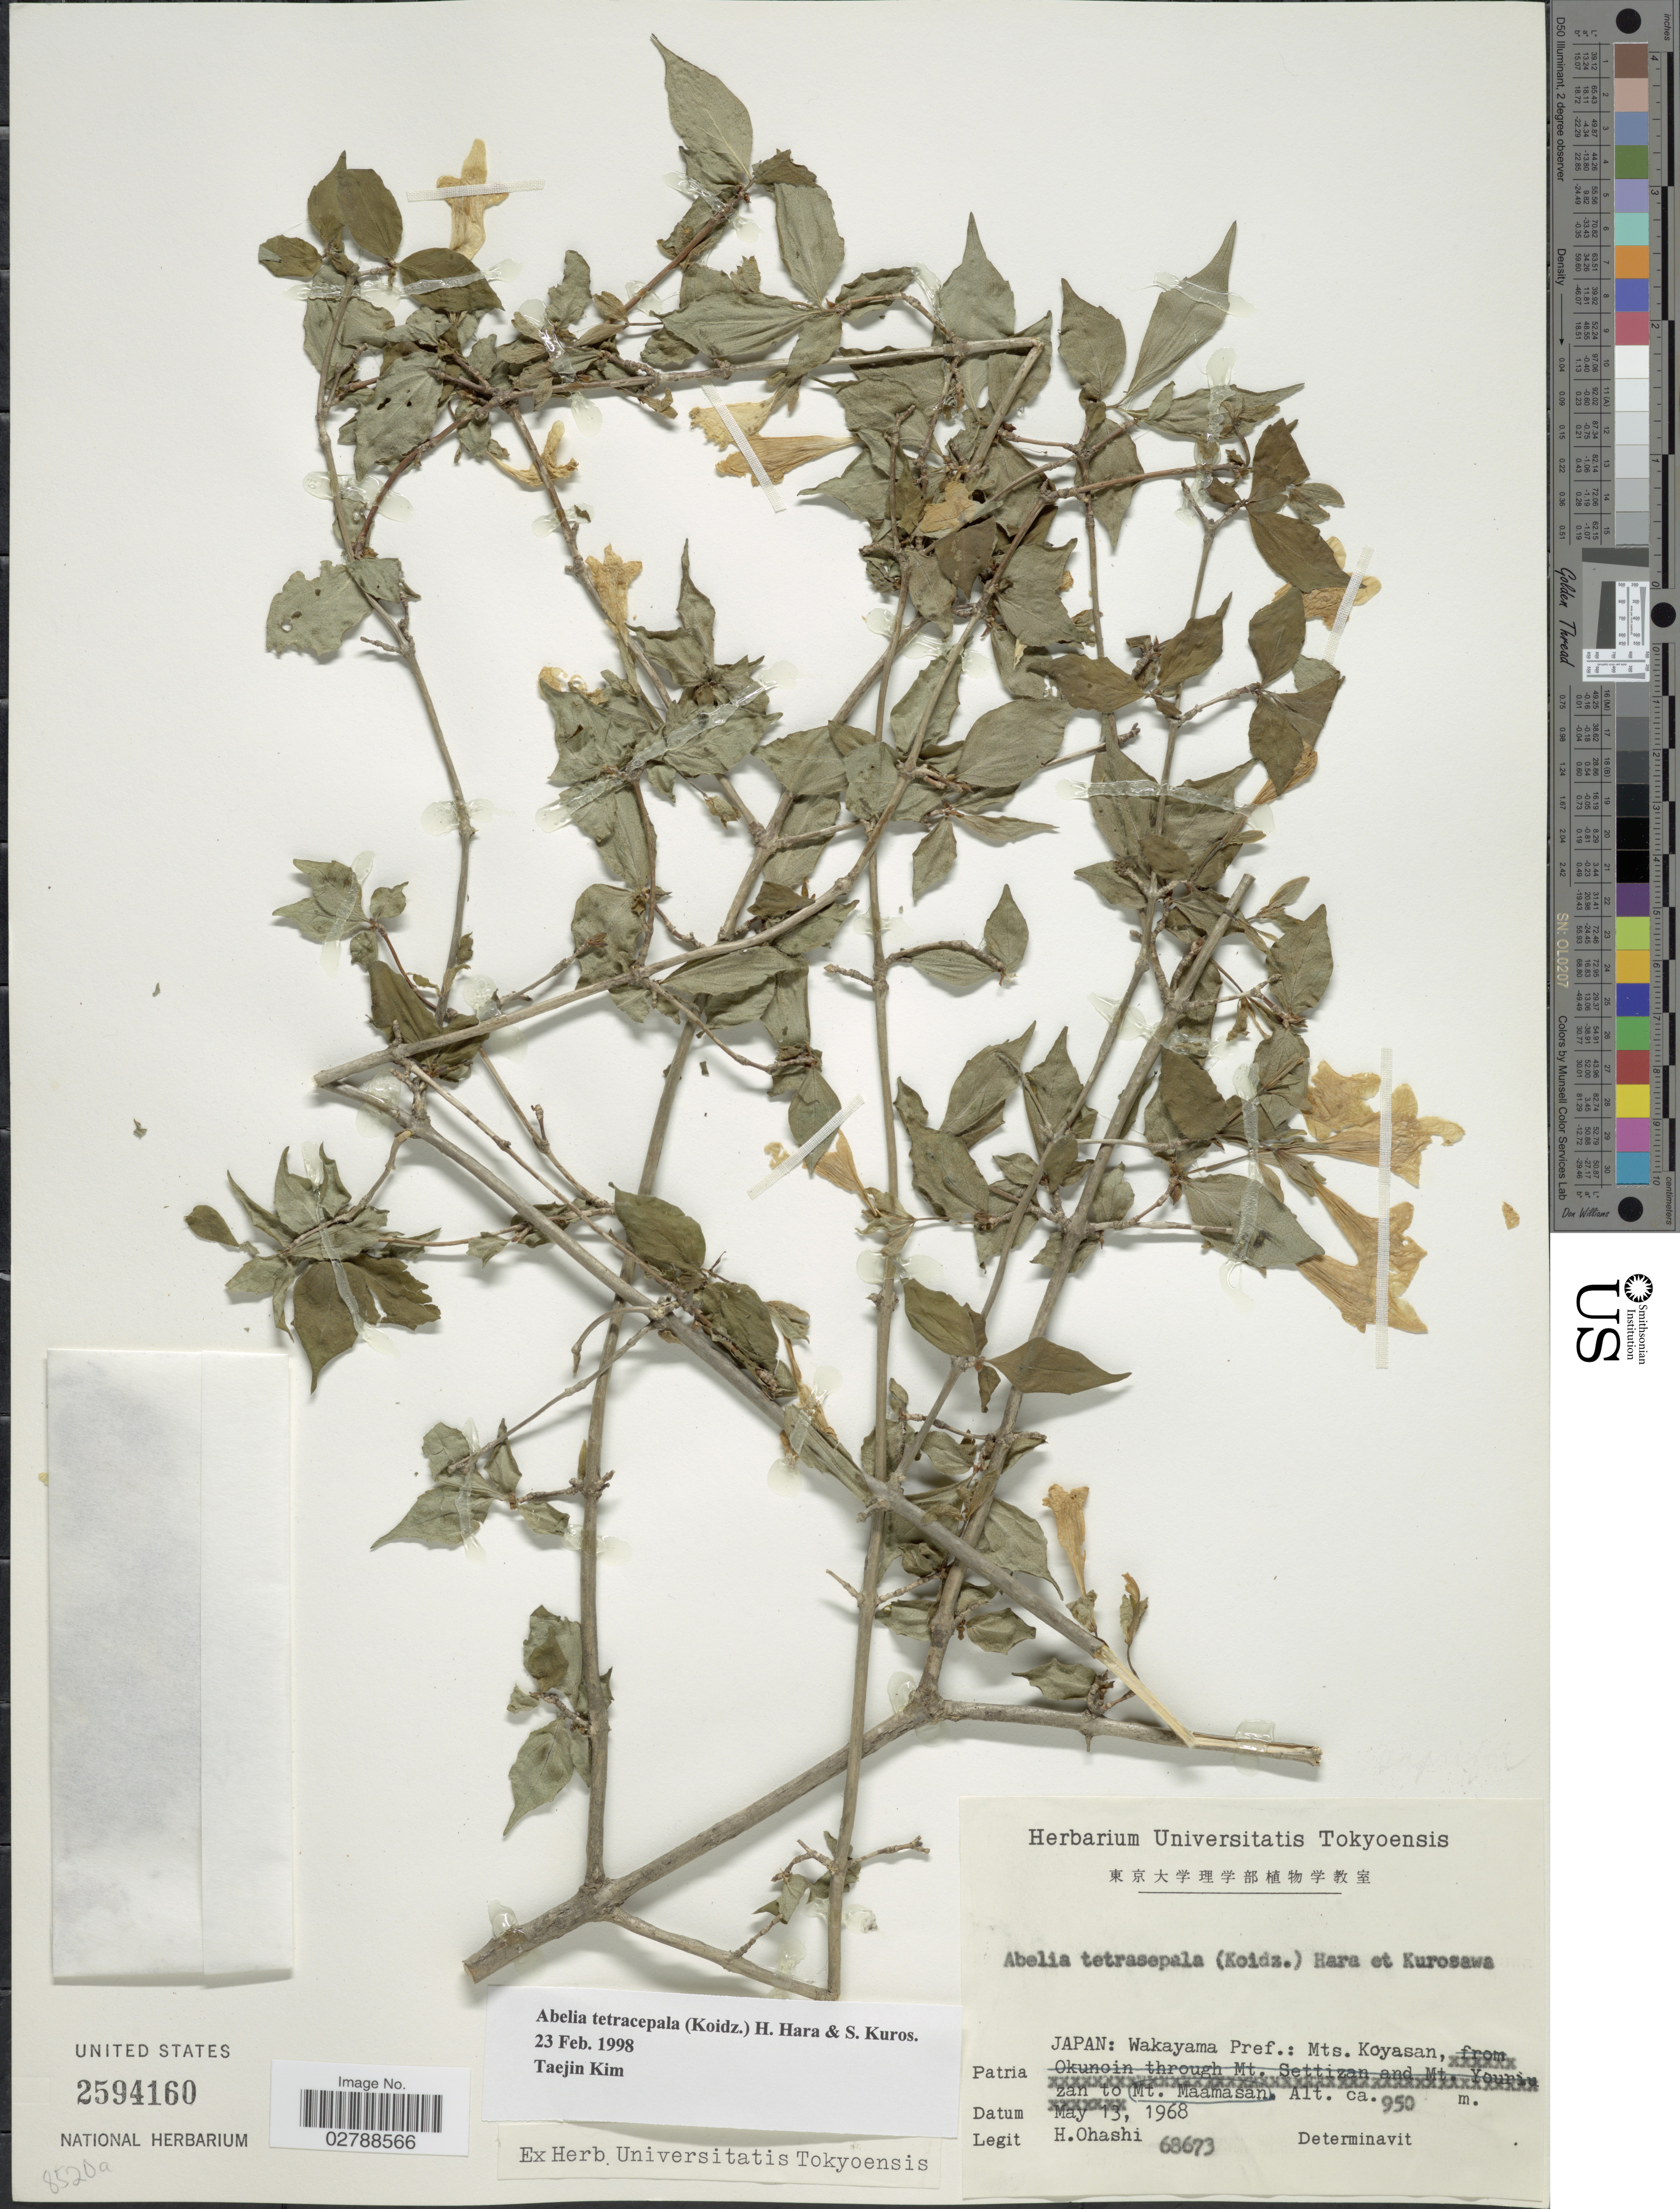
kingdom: Plantae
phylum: Tracheophyta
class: Magnoliopsida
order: Dipsacales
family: Caprifoliaceae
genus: Abelia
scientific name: Abelia tetrasepala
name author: (Koidz.) H. Hara & Kuros.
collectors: H. Ohashi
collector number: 68673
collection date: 1968-05-13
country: Japan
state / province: Wakayama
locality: Wakayama Pref.: Mts. Koyasan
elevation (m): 950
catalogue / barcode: US 2594160